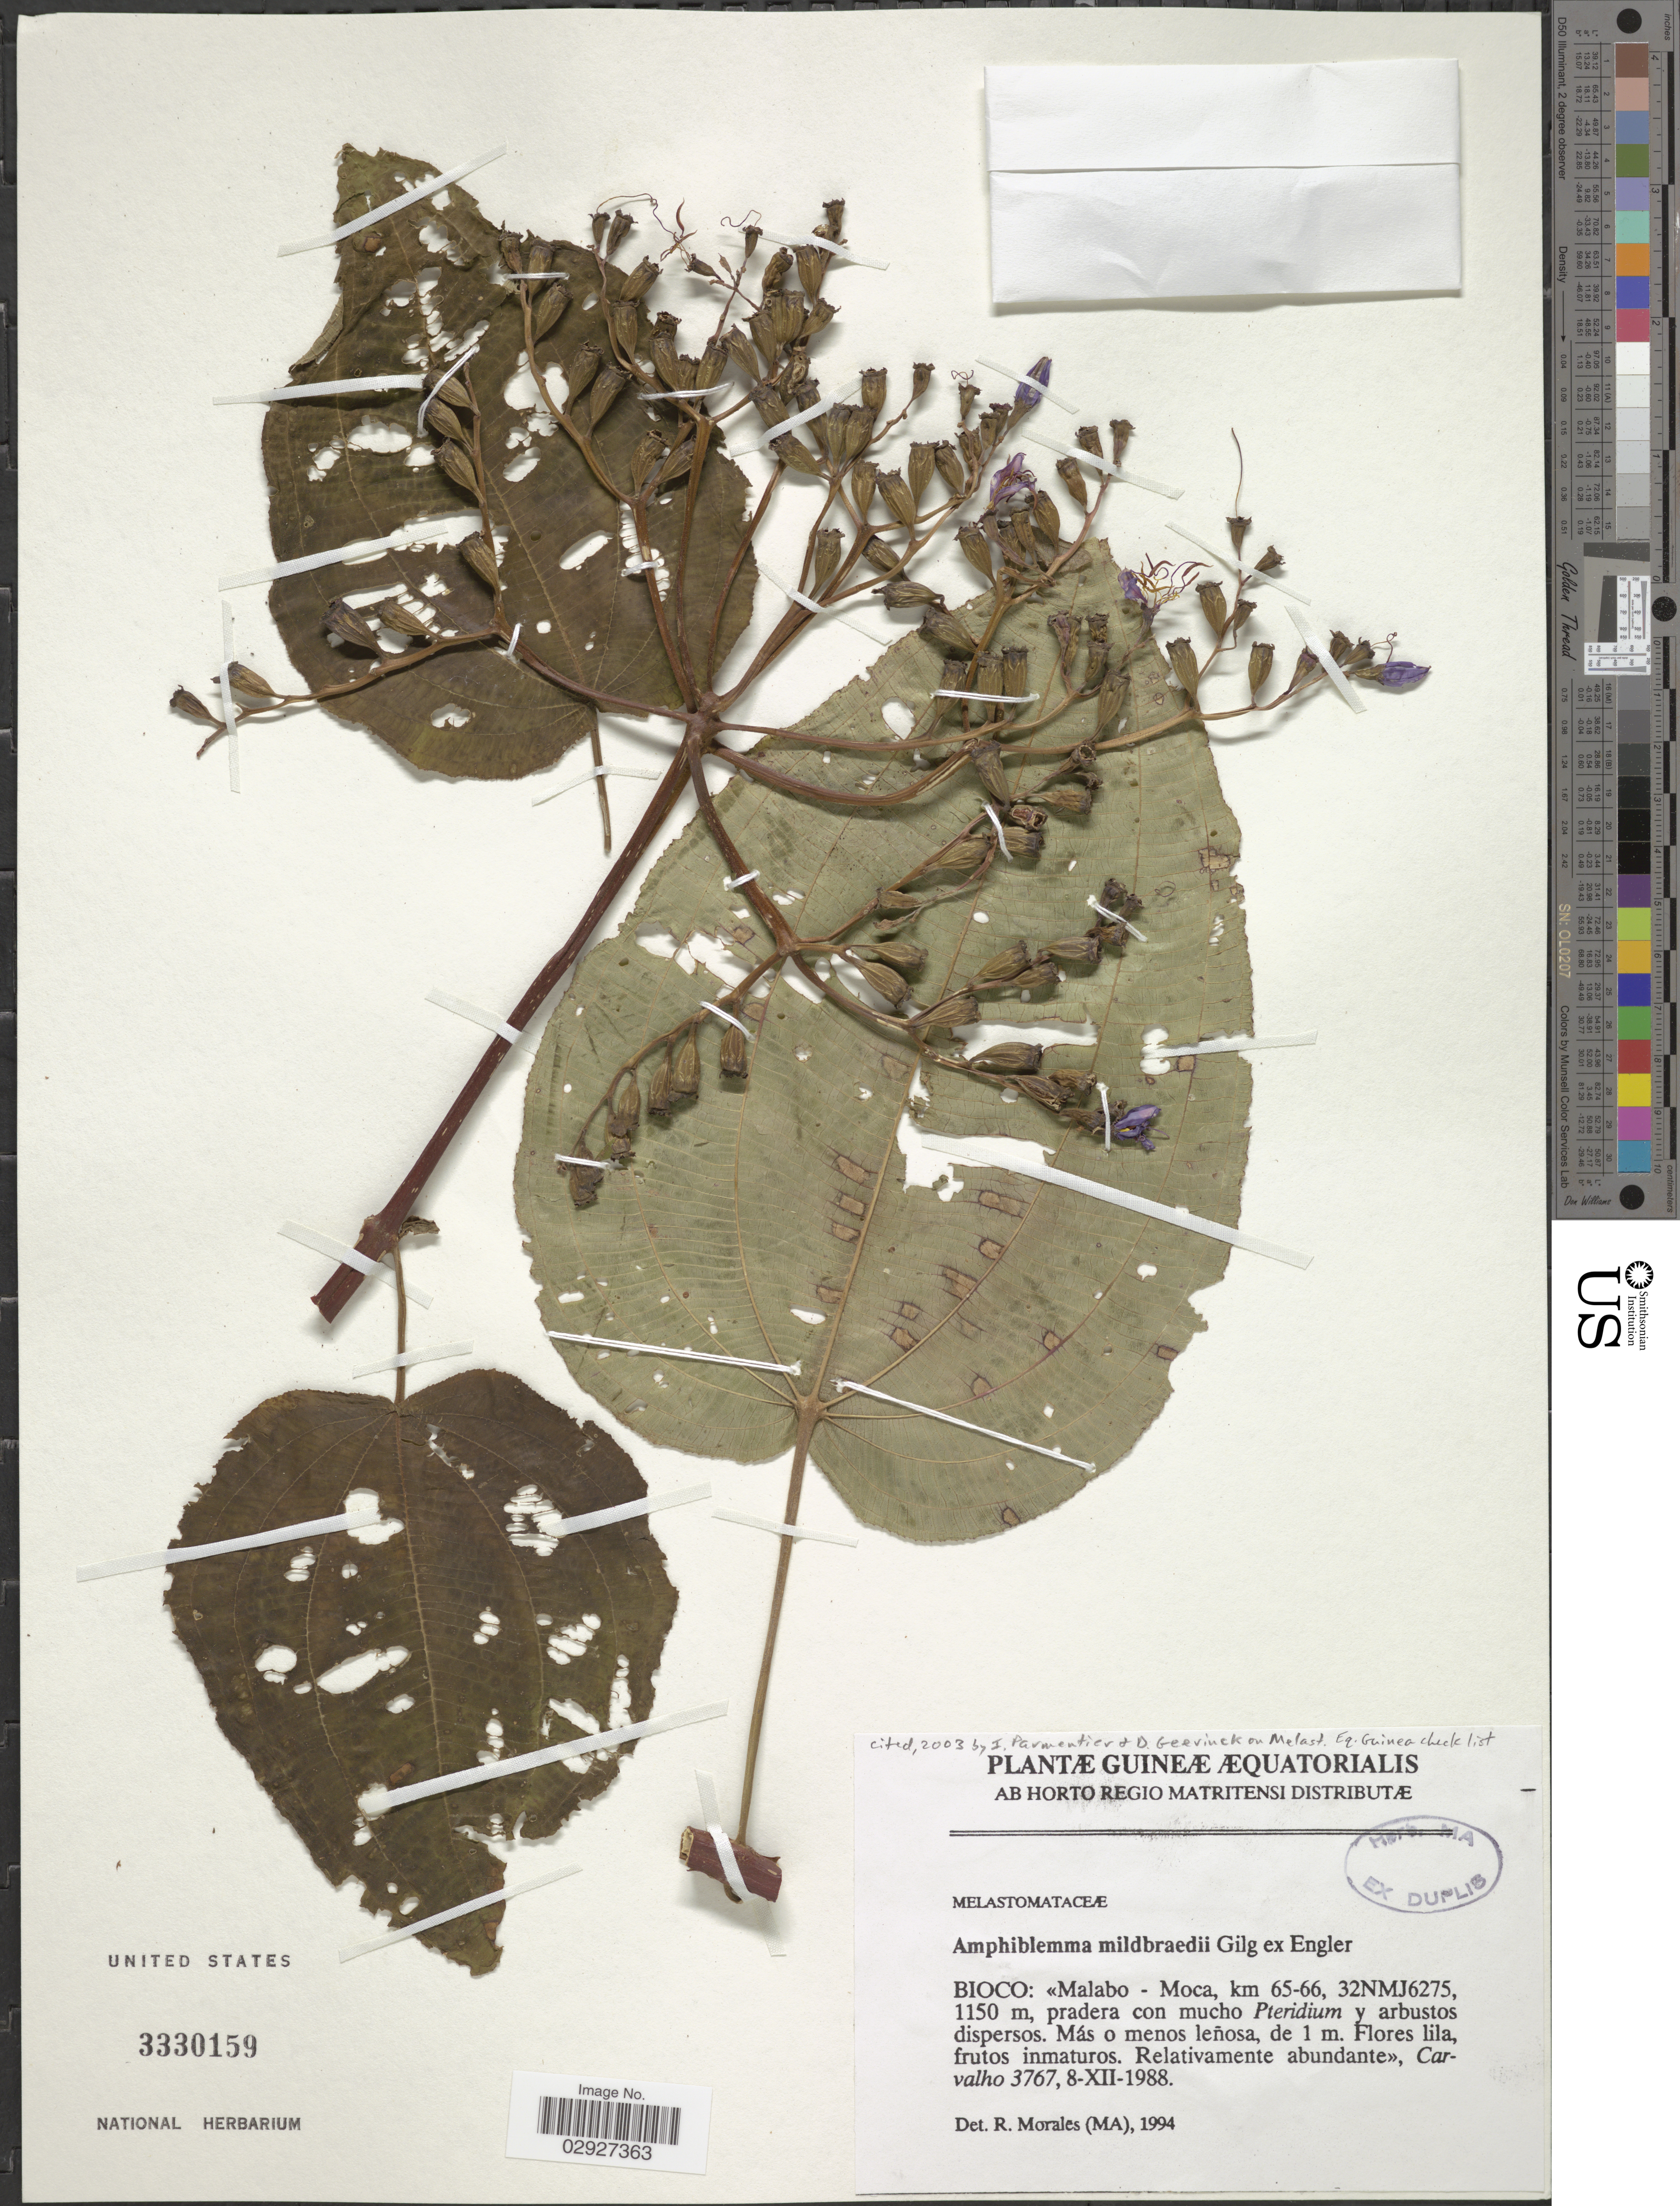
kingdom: Plantae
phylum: Tracheophyta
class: Magnoliopsida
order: Myrtales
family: Melastomataceae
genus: Amphiblemma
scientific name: Amphiblemma mildbraedii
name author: Gilg ex Engl.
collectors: Carvalho, --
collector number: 3767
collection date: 1988-12-08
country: Equatorial Guinea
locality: Bioco: Malabo - Moca, km 65-66, 32NMJ6275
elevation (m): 1150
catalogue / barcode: US 3330159